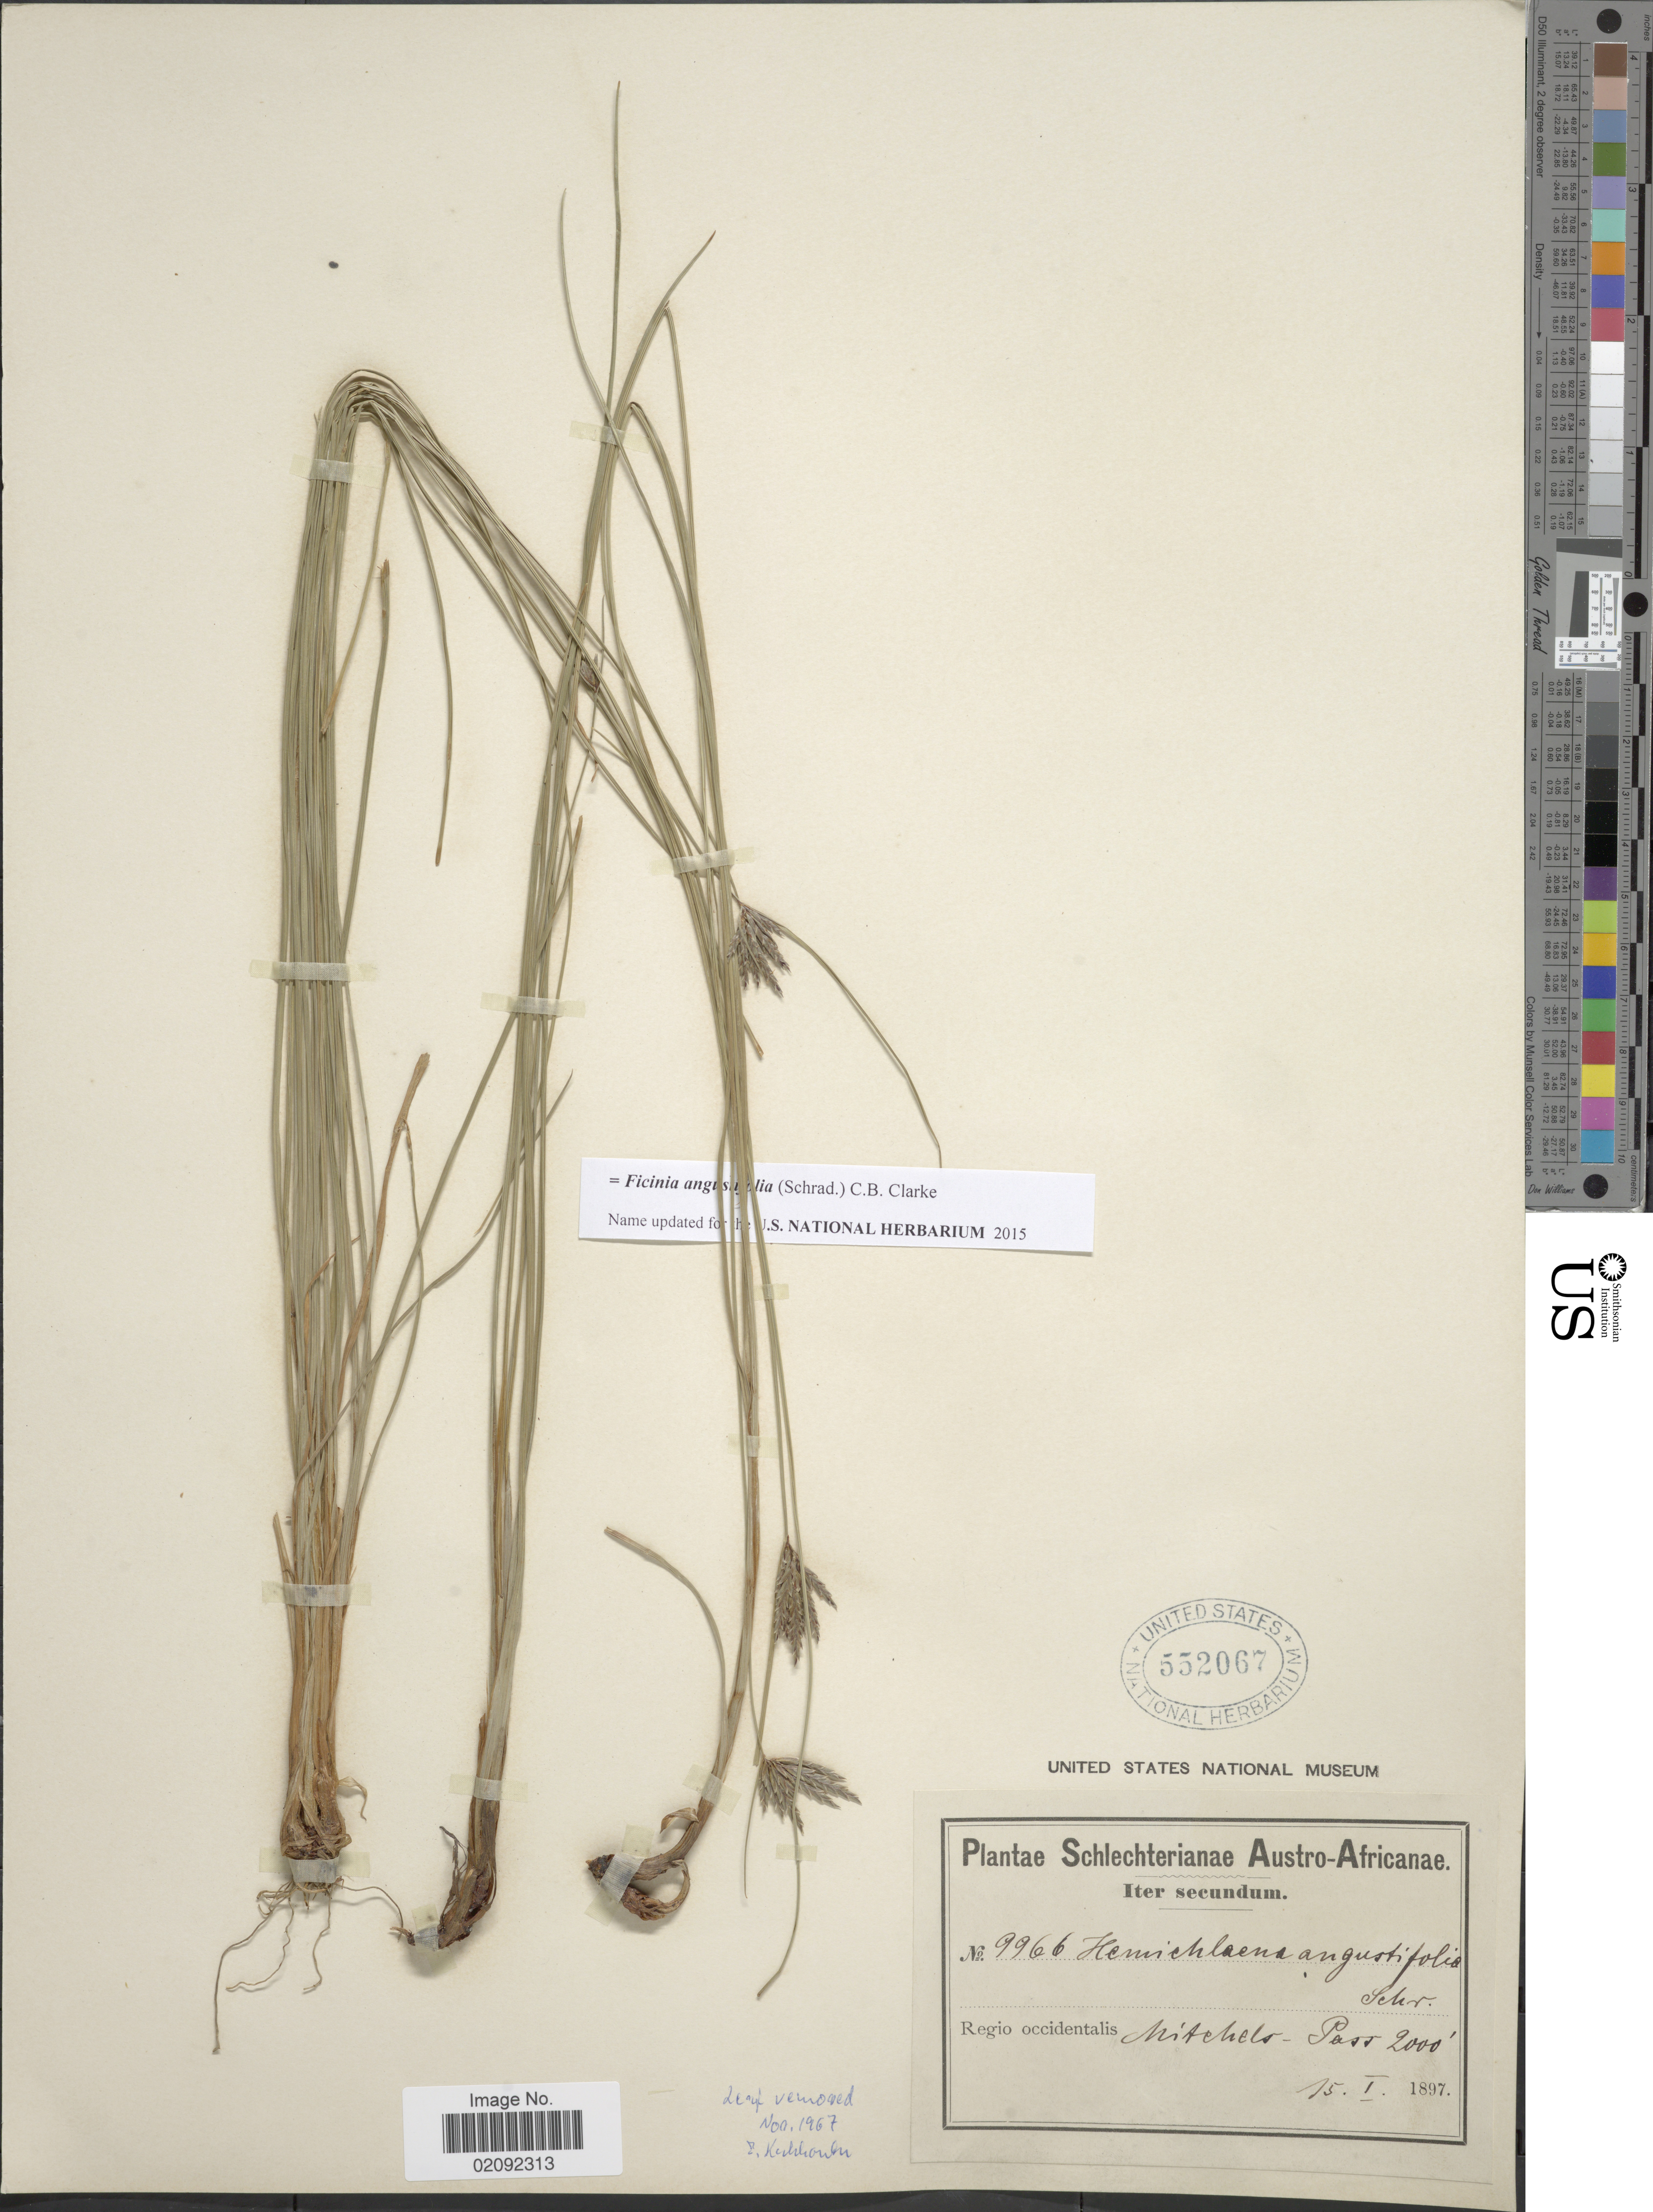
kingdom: Plantae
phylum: Tracheophyta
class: Liliopsida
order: Poales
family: Cyperaceae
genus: Ficinia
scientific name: Ficinia polystachya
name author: Levyns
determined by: Strong, Mark T., (BOT), Smithsonian Institution - National Museum of Natural History (UNITED STATES)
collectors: Schlechter, --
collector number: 9966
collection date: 1897-01-15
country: South Africa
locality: Austro-Africanae, Regio occidentalis Nitchels - Pass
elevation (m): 610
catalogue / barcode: US 552067